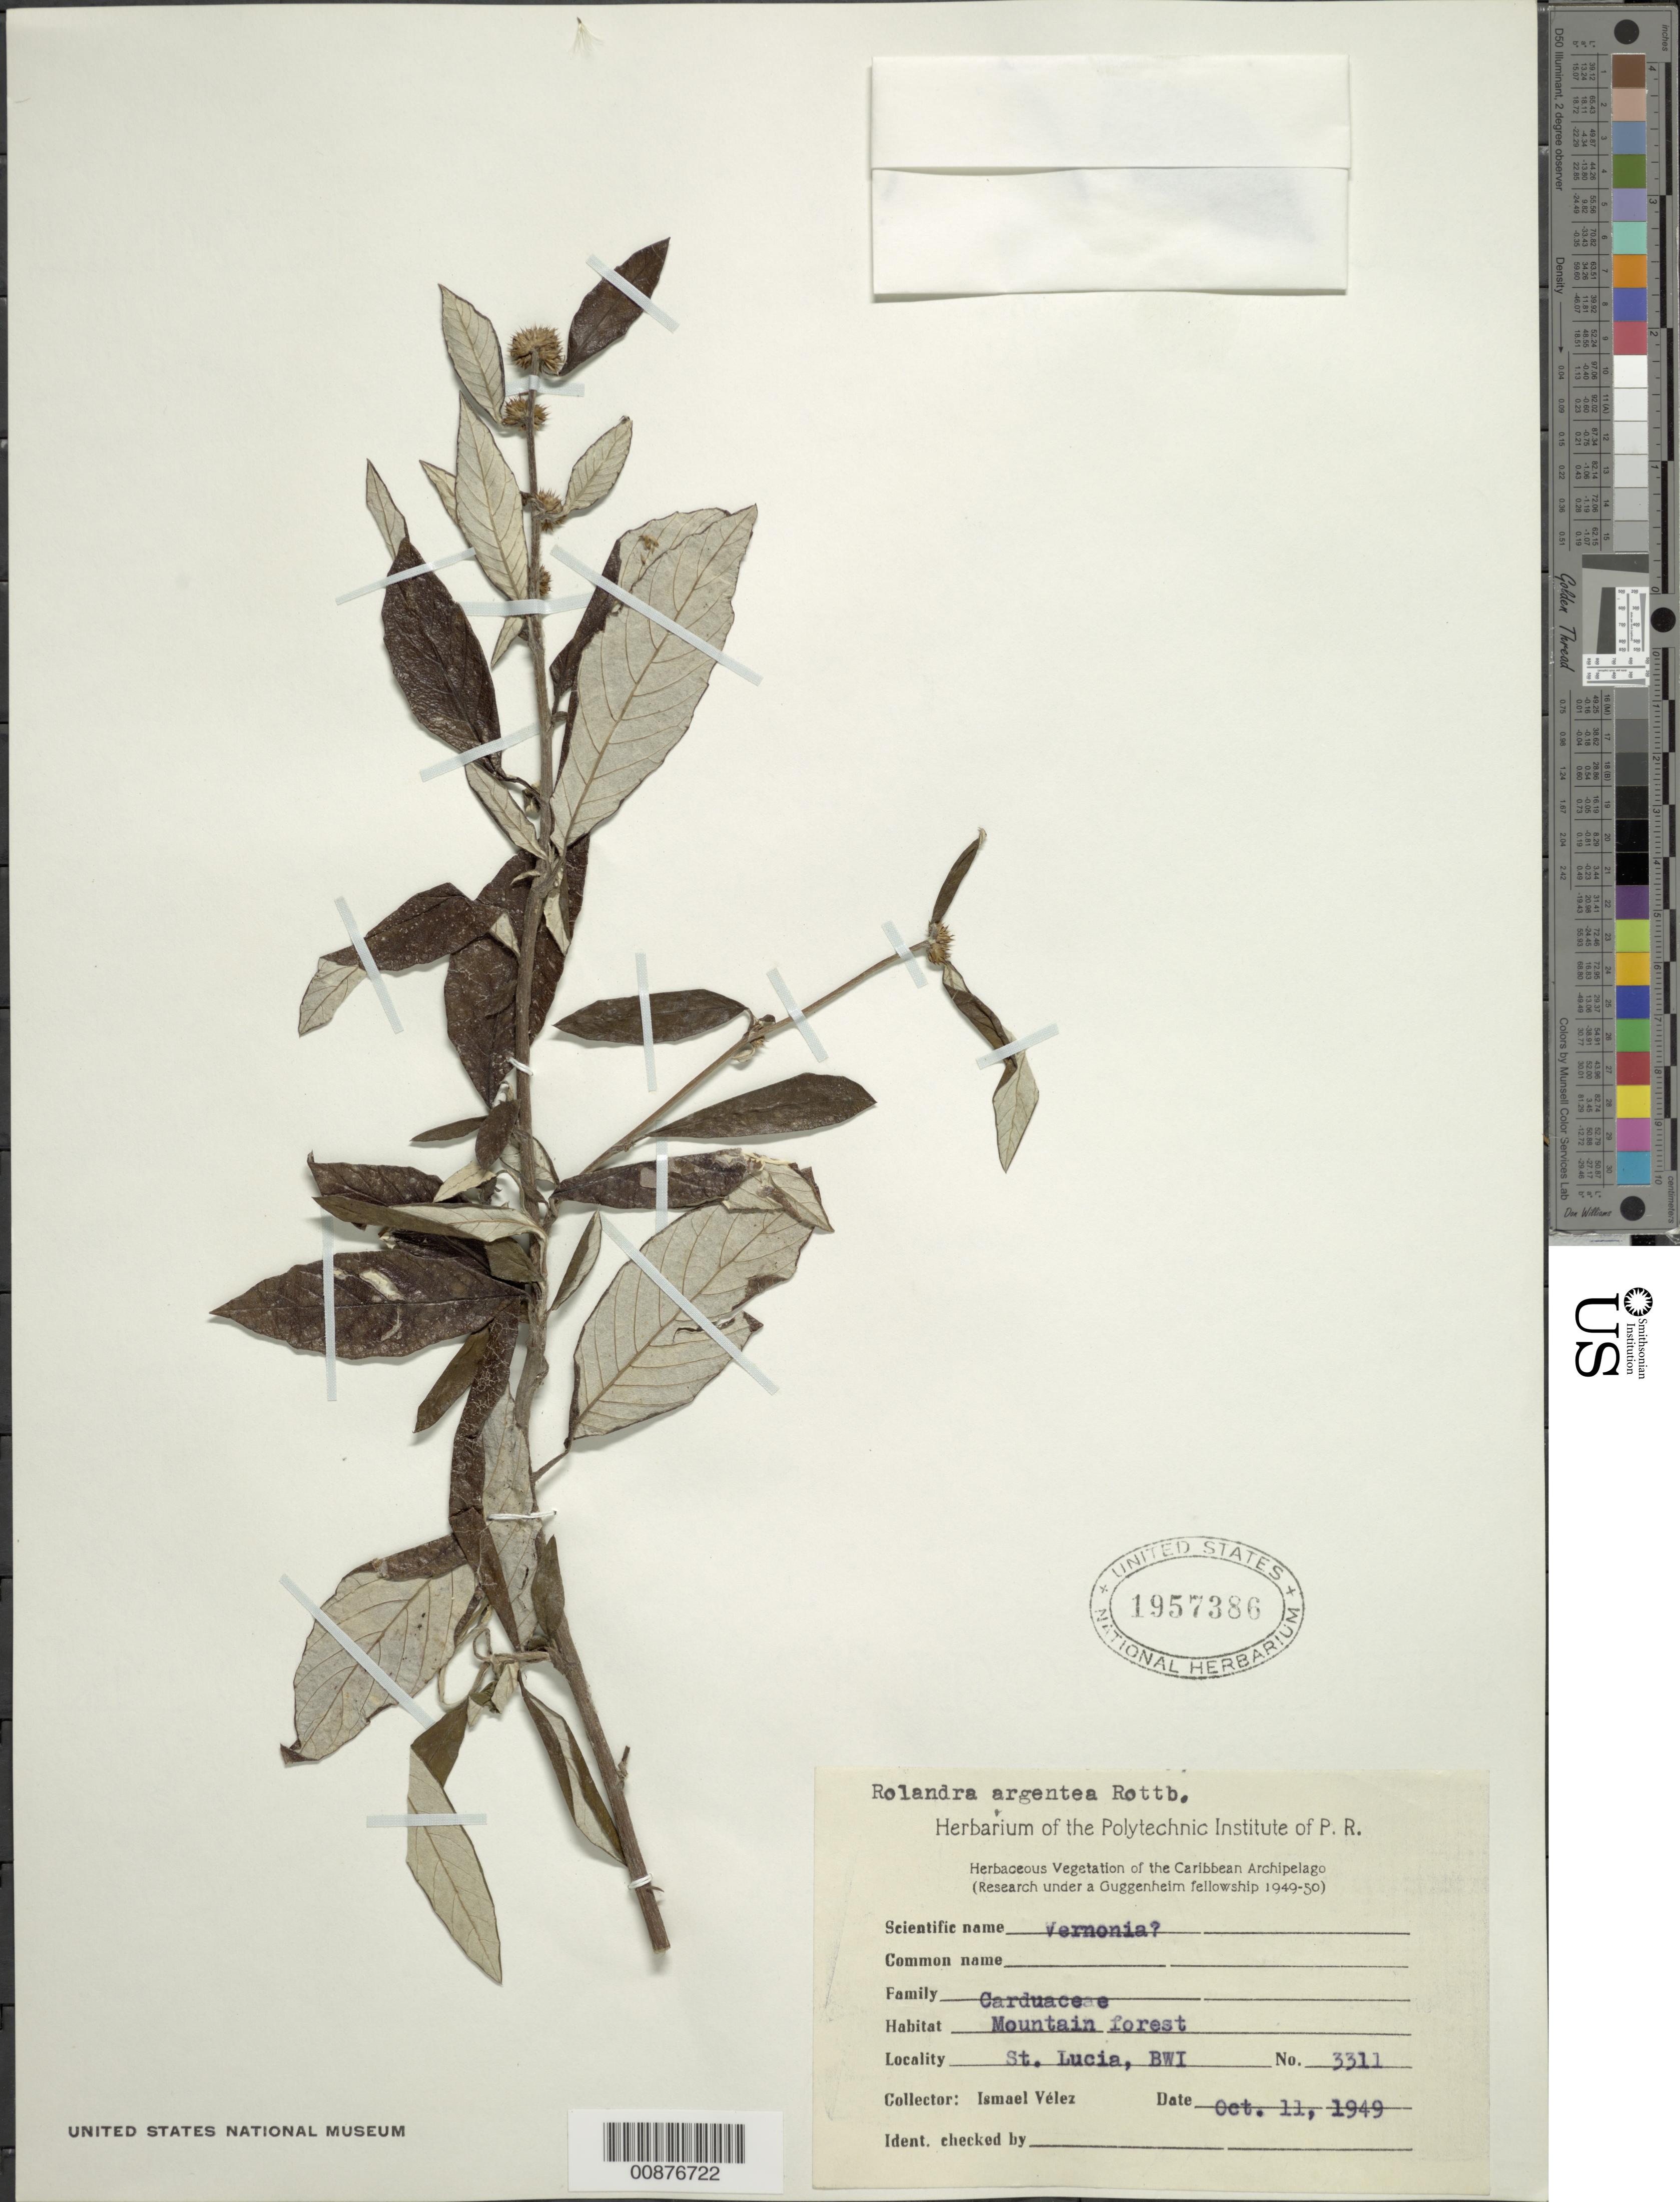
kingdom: Plantae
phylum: Tracheophyta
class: Magnoliopsida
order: Asterales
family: Asteraceae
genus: Rolandra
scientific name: Rolandra fruticosa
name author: (L.) Kuntze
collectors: I. Vélez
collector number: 3311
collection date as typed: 11 Oct 1949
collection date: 1949-10-11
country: St. Lucia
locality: Mountain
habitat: Montane forest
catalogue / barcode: US 1958386